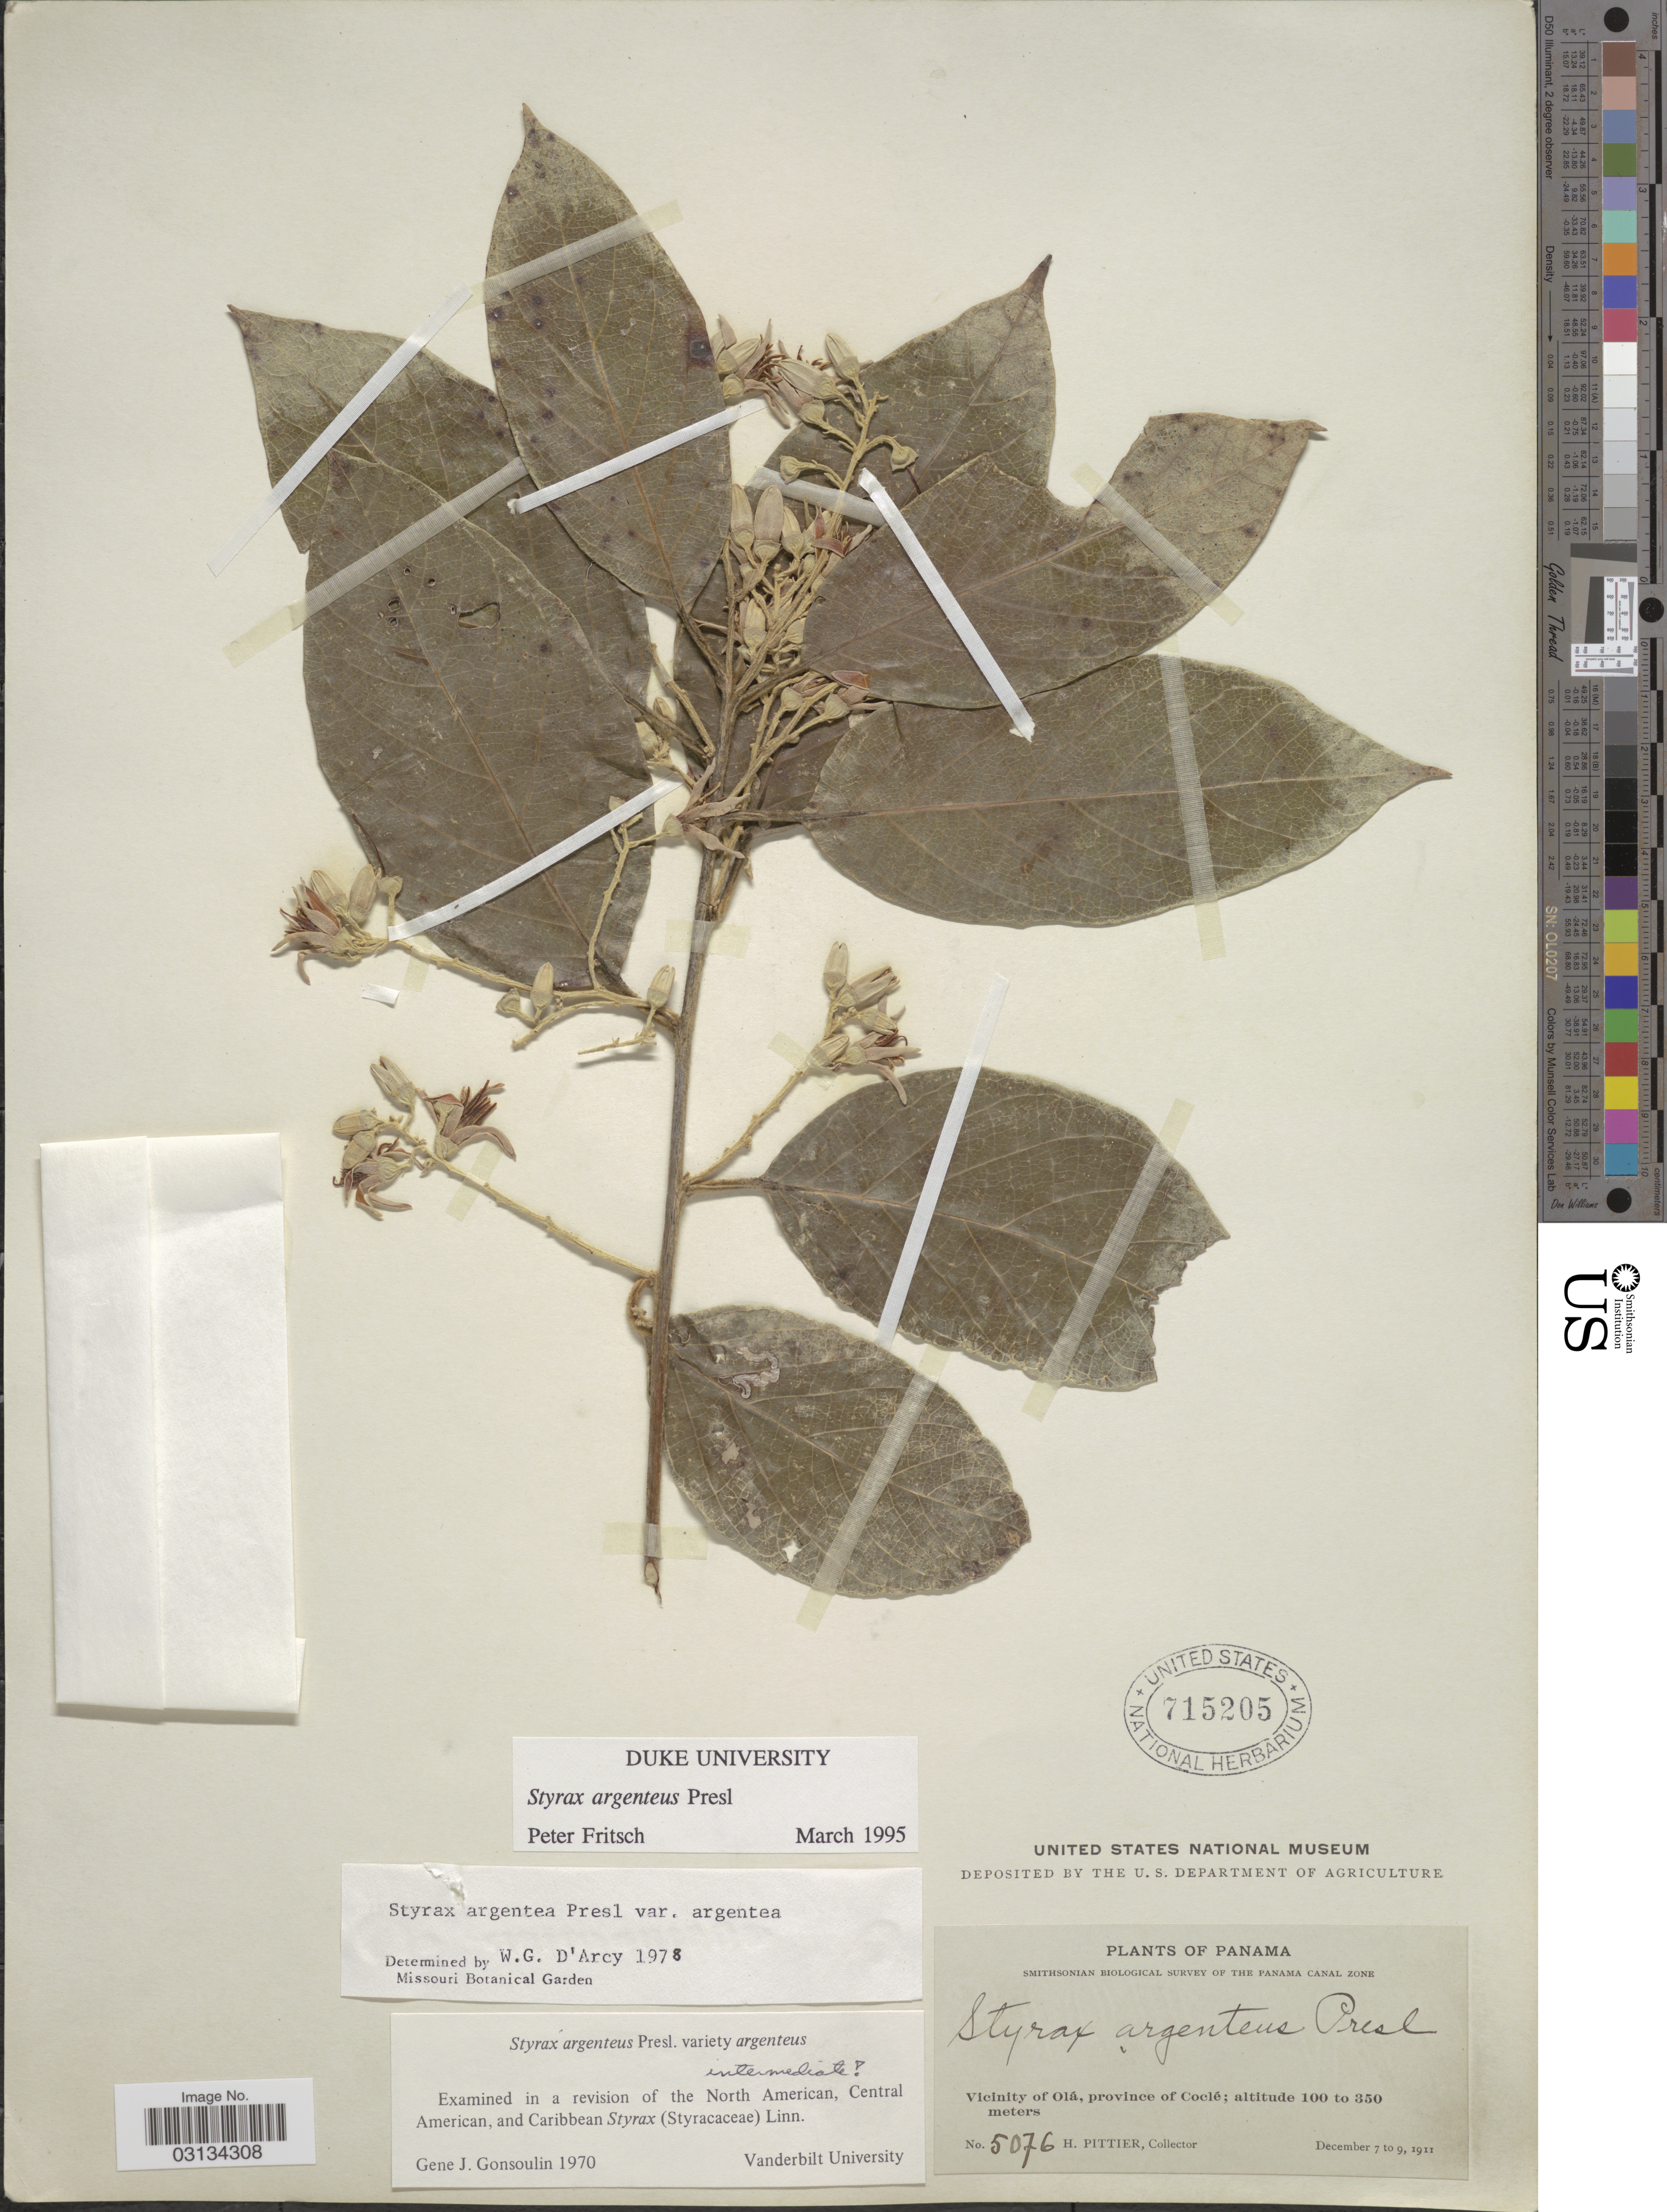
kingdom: Plantae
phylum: Tracheophyta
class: Magnoliopsida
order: Ericales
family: Styracaceae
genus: Styrax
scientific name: Styrax argenteus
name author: C. Presl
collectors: H. F. Pittier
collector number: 5076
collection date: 1911-12-07/1911-12-09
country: Panama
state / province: Coclé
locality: Vicinity of Olá, province of Coclé.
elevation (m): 100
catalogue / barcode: US 715205